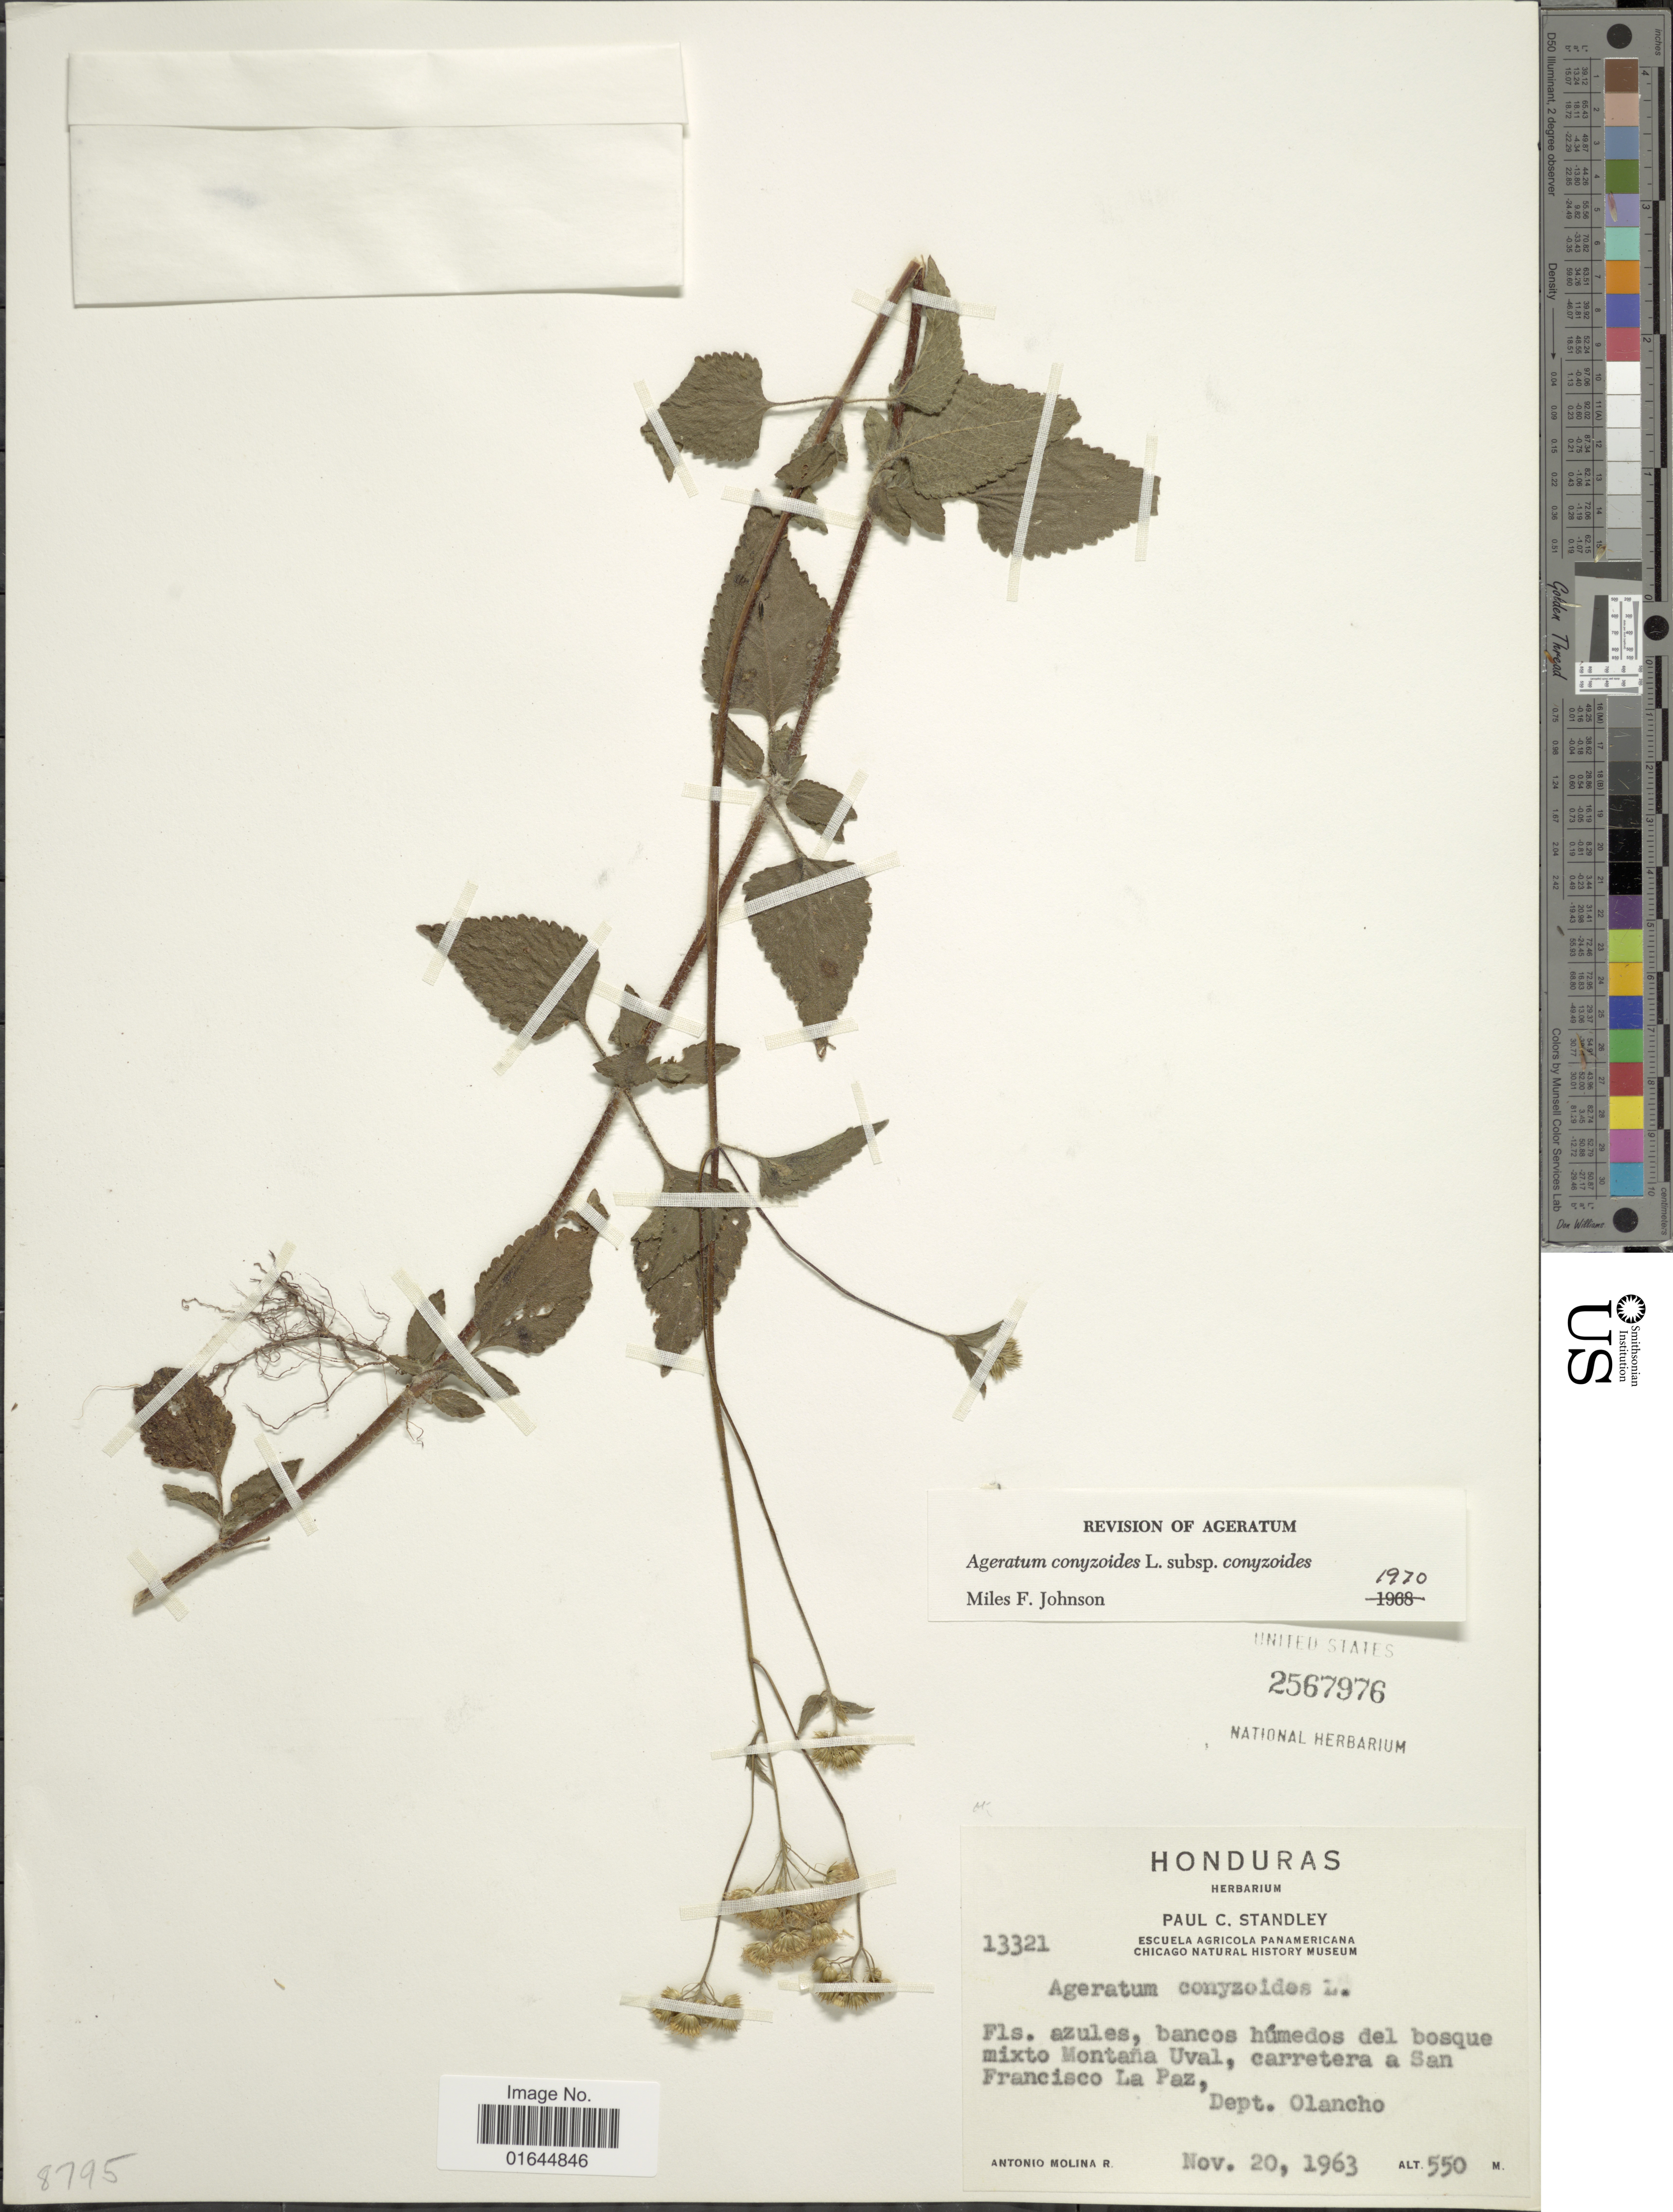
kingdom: Plantae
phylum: Tracheophyta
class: Magnoliopsida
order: Asterales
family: Asteraceae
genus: Ageratum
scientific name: Ageratum houstonianum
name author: Mill.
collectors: A. Molina R. & P. C. Standley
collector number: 13321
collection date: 1963-11-20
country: Honduras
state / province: Olancho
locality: Hondura, Dept. Olancho, carretera a San Francisco La Paz.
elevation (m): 550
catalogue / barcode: US 2569796